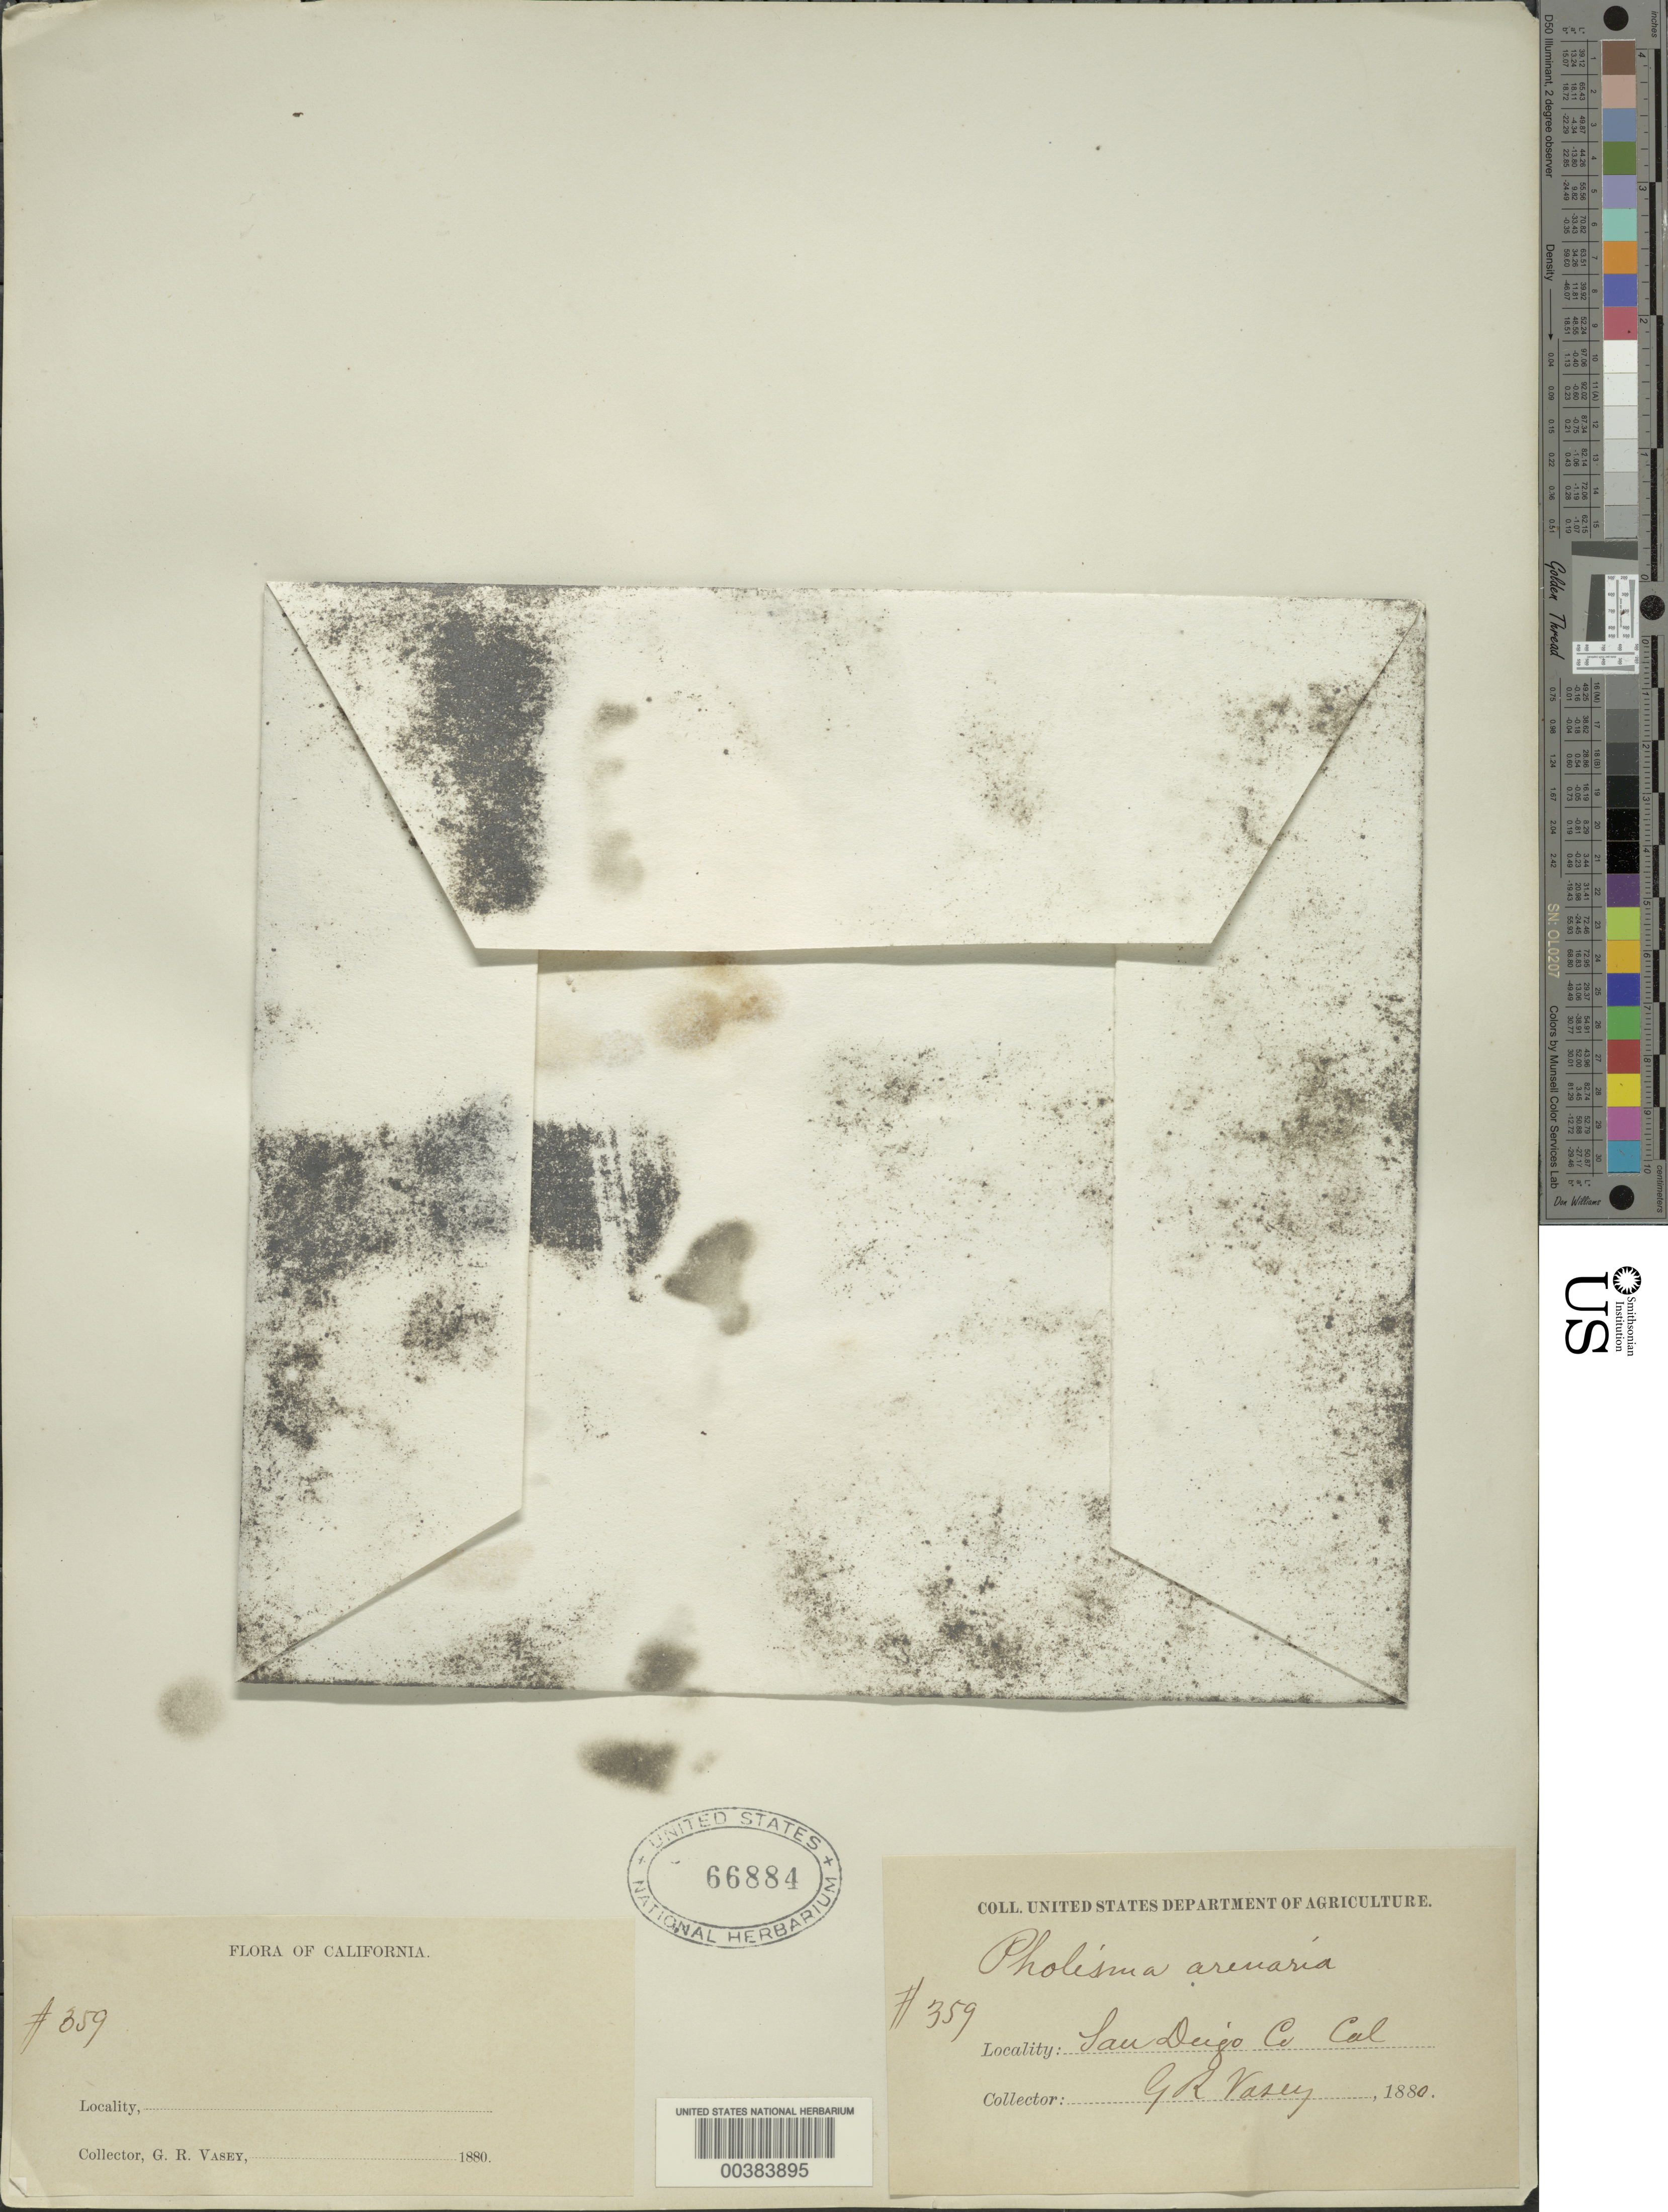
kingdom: Plantae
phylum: Tracheophyta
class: Magnoliopsida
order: Boraginales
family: Lennoaceae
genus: Pholisma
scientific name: Pholisma arenarium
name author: Nutt. ex Hook.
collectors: G. R. Vasey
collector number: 359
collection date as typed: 1880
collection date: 1880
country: United States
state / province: California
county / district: San Diego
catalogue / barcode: US 66884